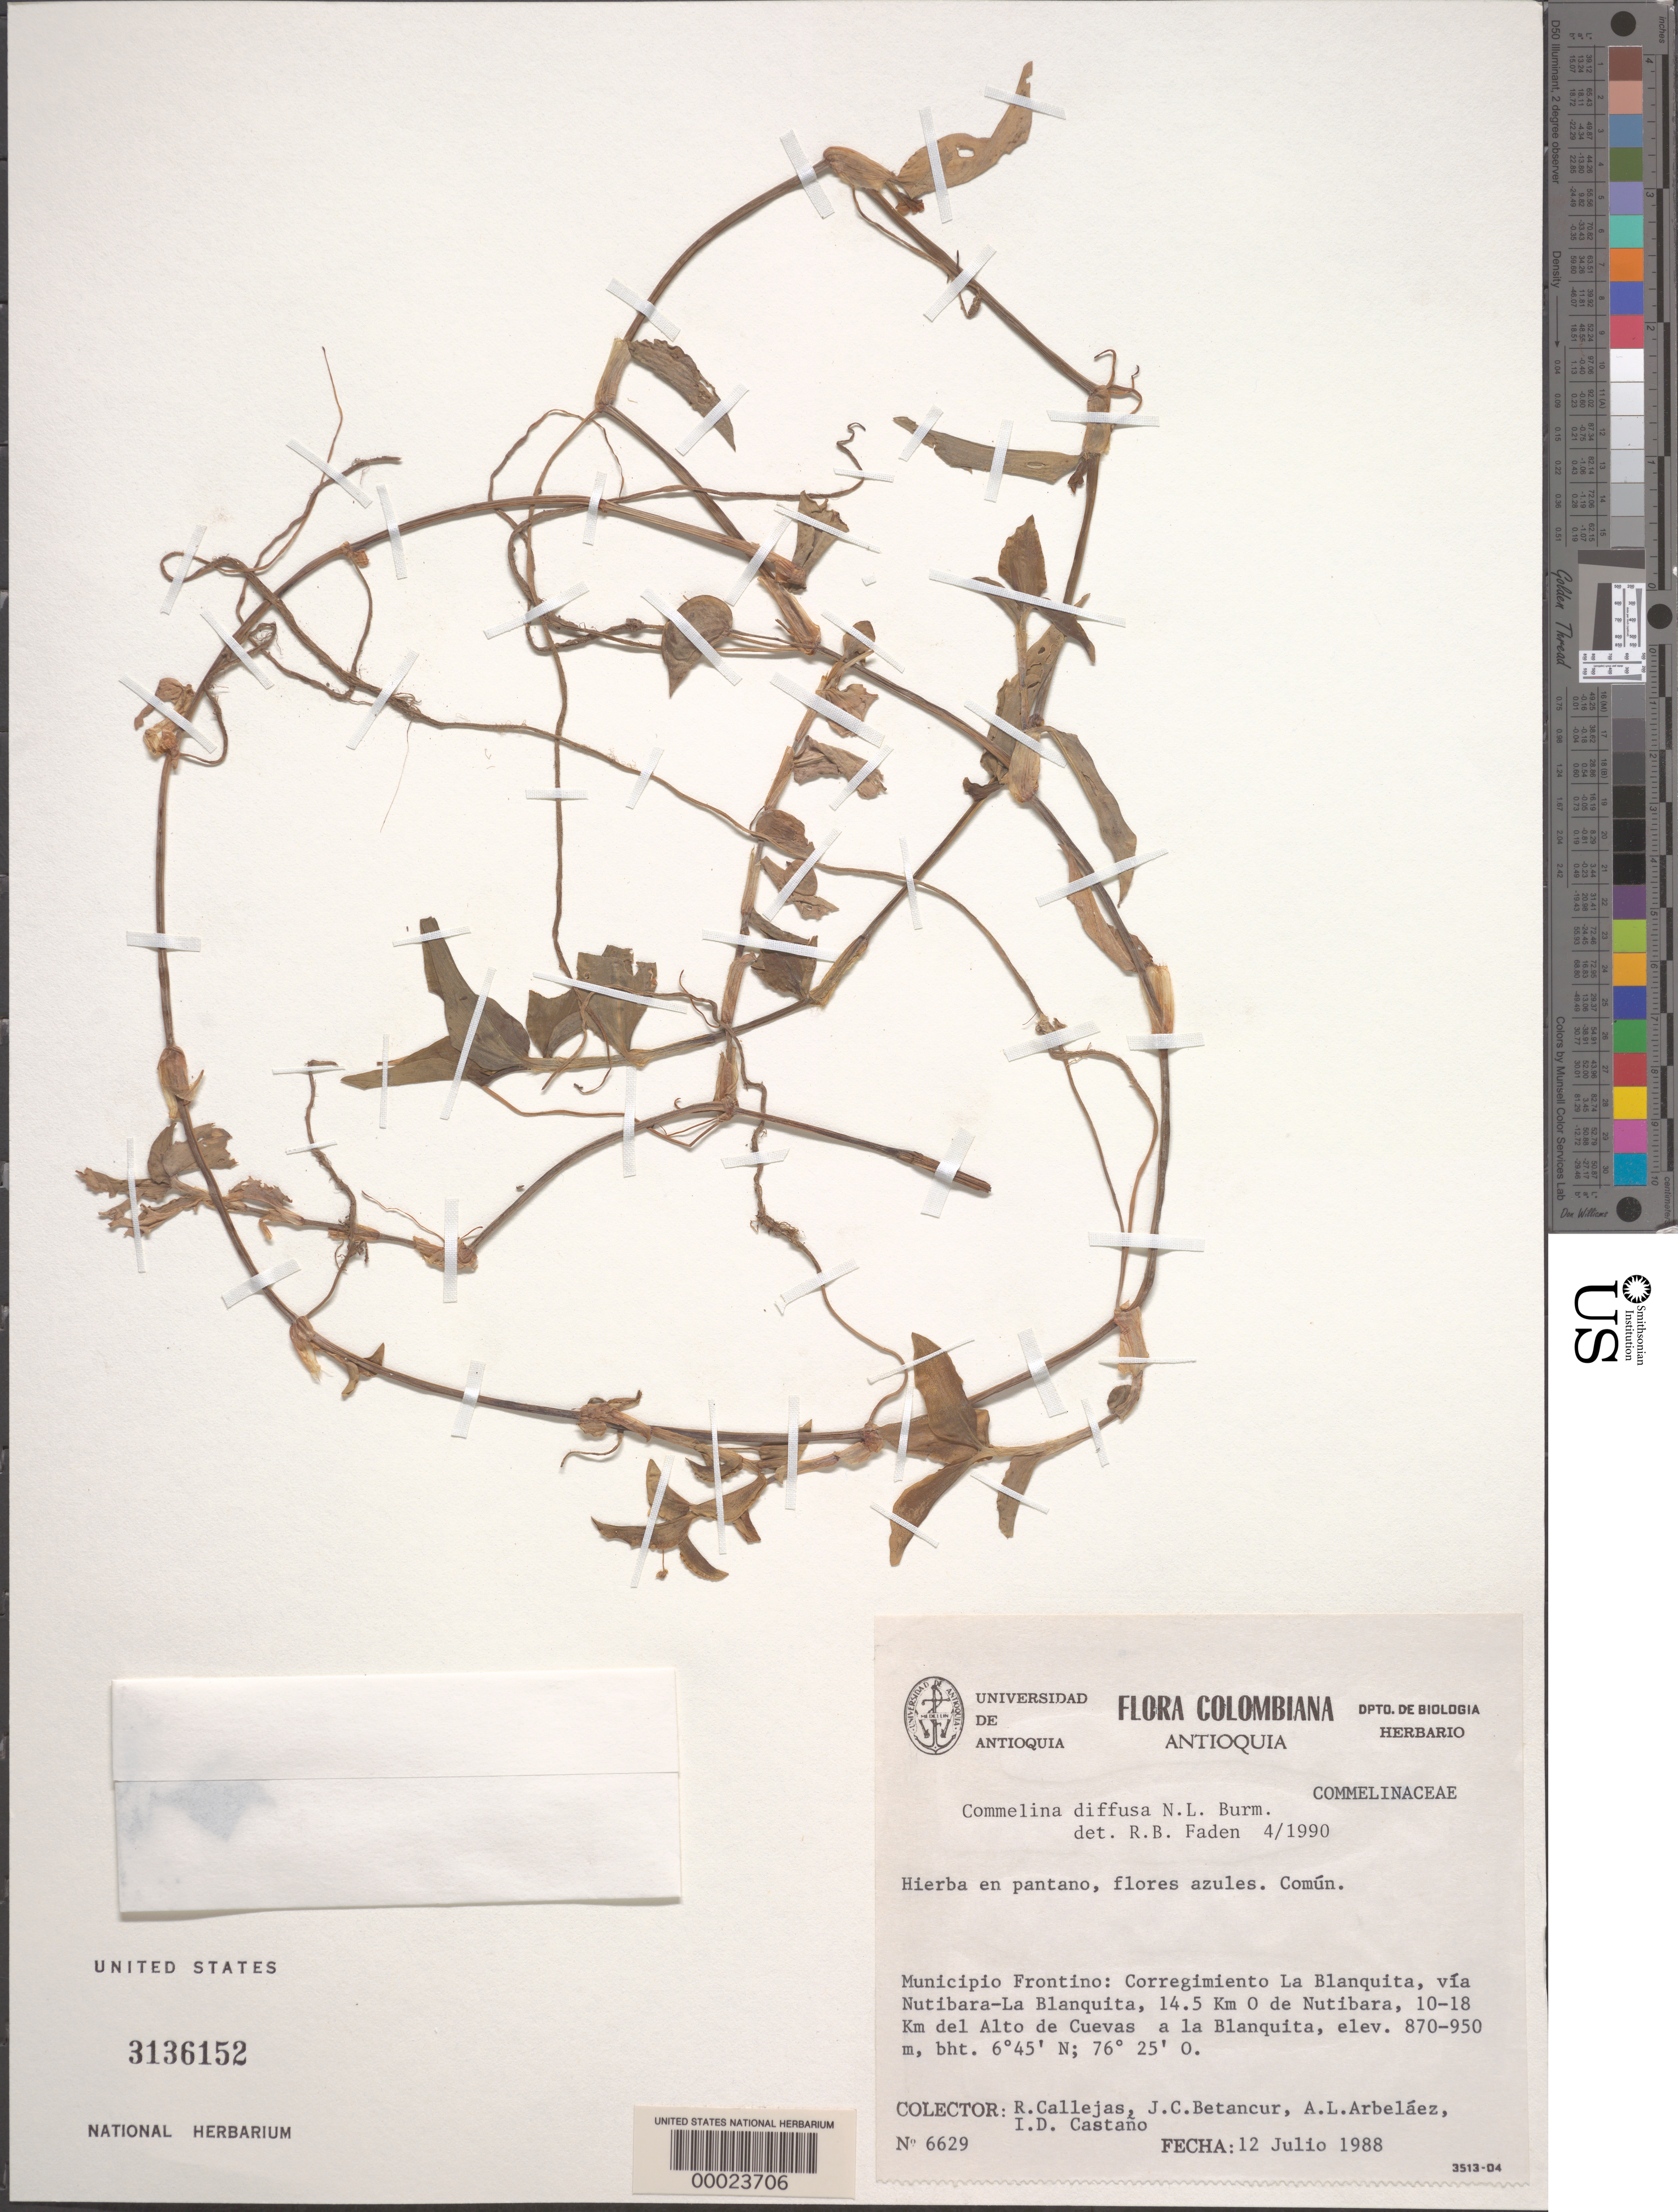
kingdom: Plantae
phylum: Tracheophyta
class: Liliopsida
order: Commelinales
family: Commelinaceae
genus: Commelina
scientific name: Commelina diffusa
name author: Burm. f.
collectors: R. Callejas, J. C. Betancur, A. L. Arbelaez & I. Castaño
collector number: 6629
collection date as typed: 12 Jul 1988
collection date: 1988-07-12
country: Colombia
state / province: Antioquia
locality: Frontino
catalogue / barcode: US 3136152